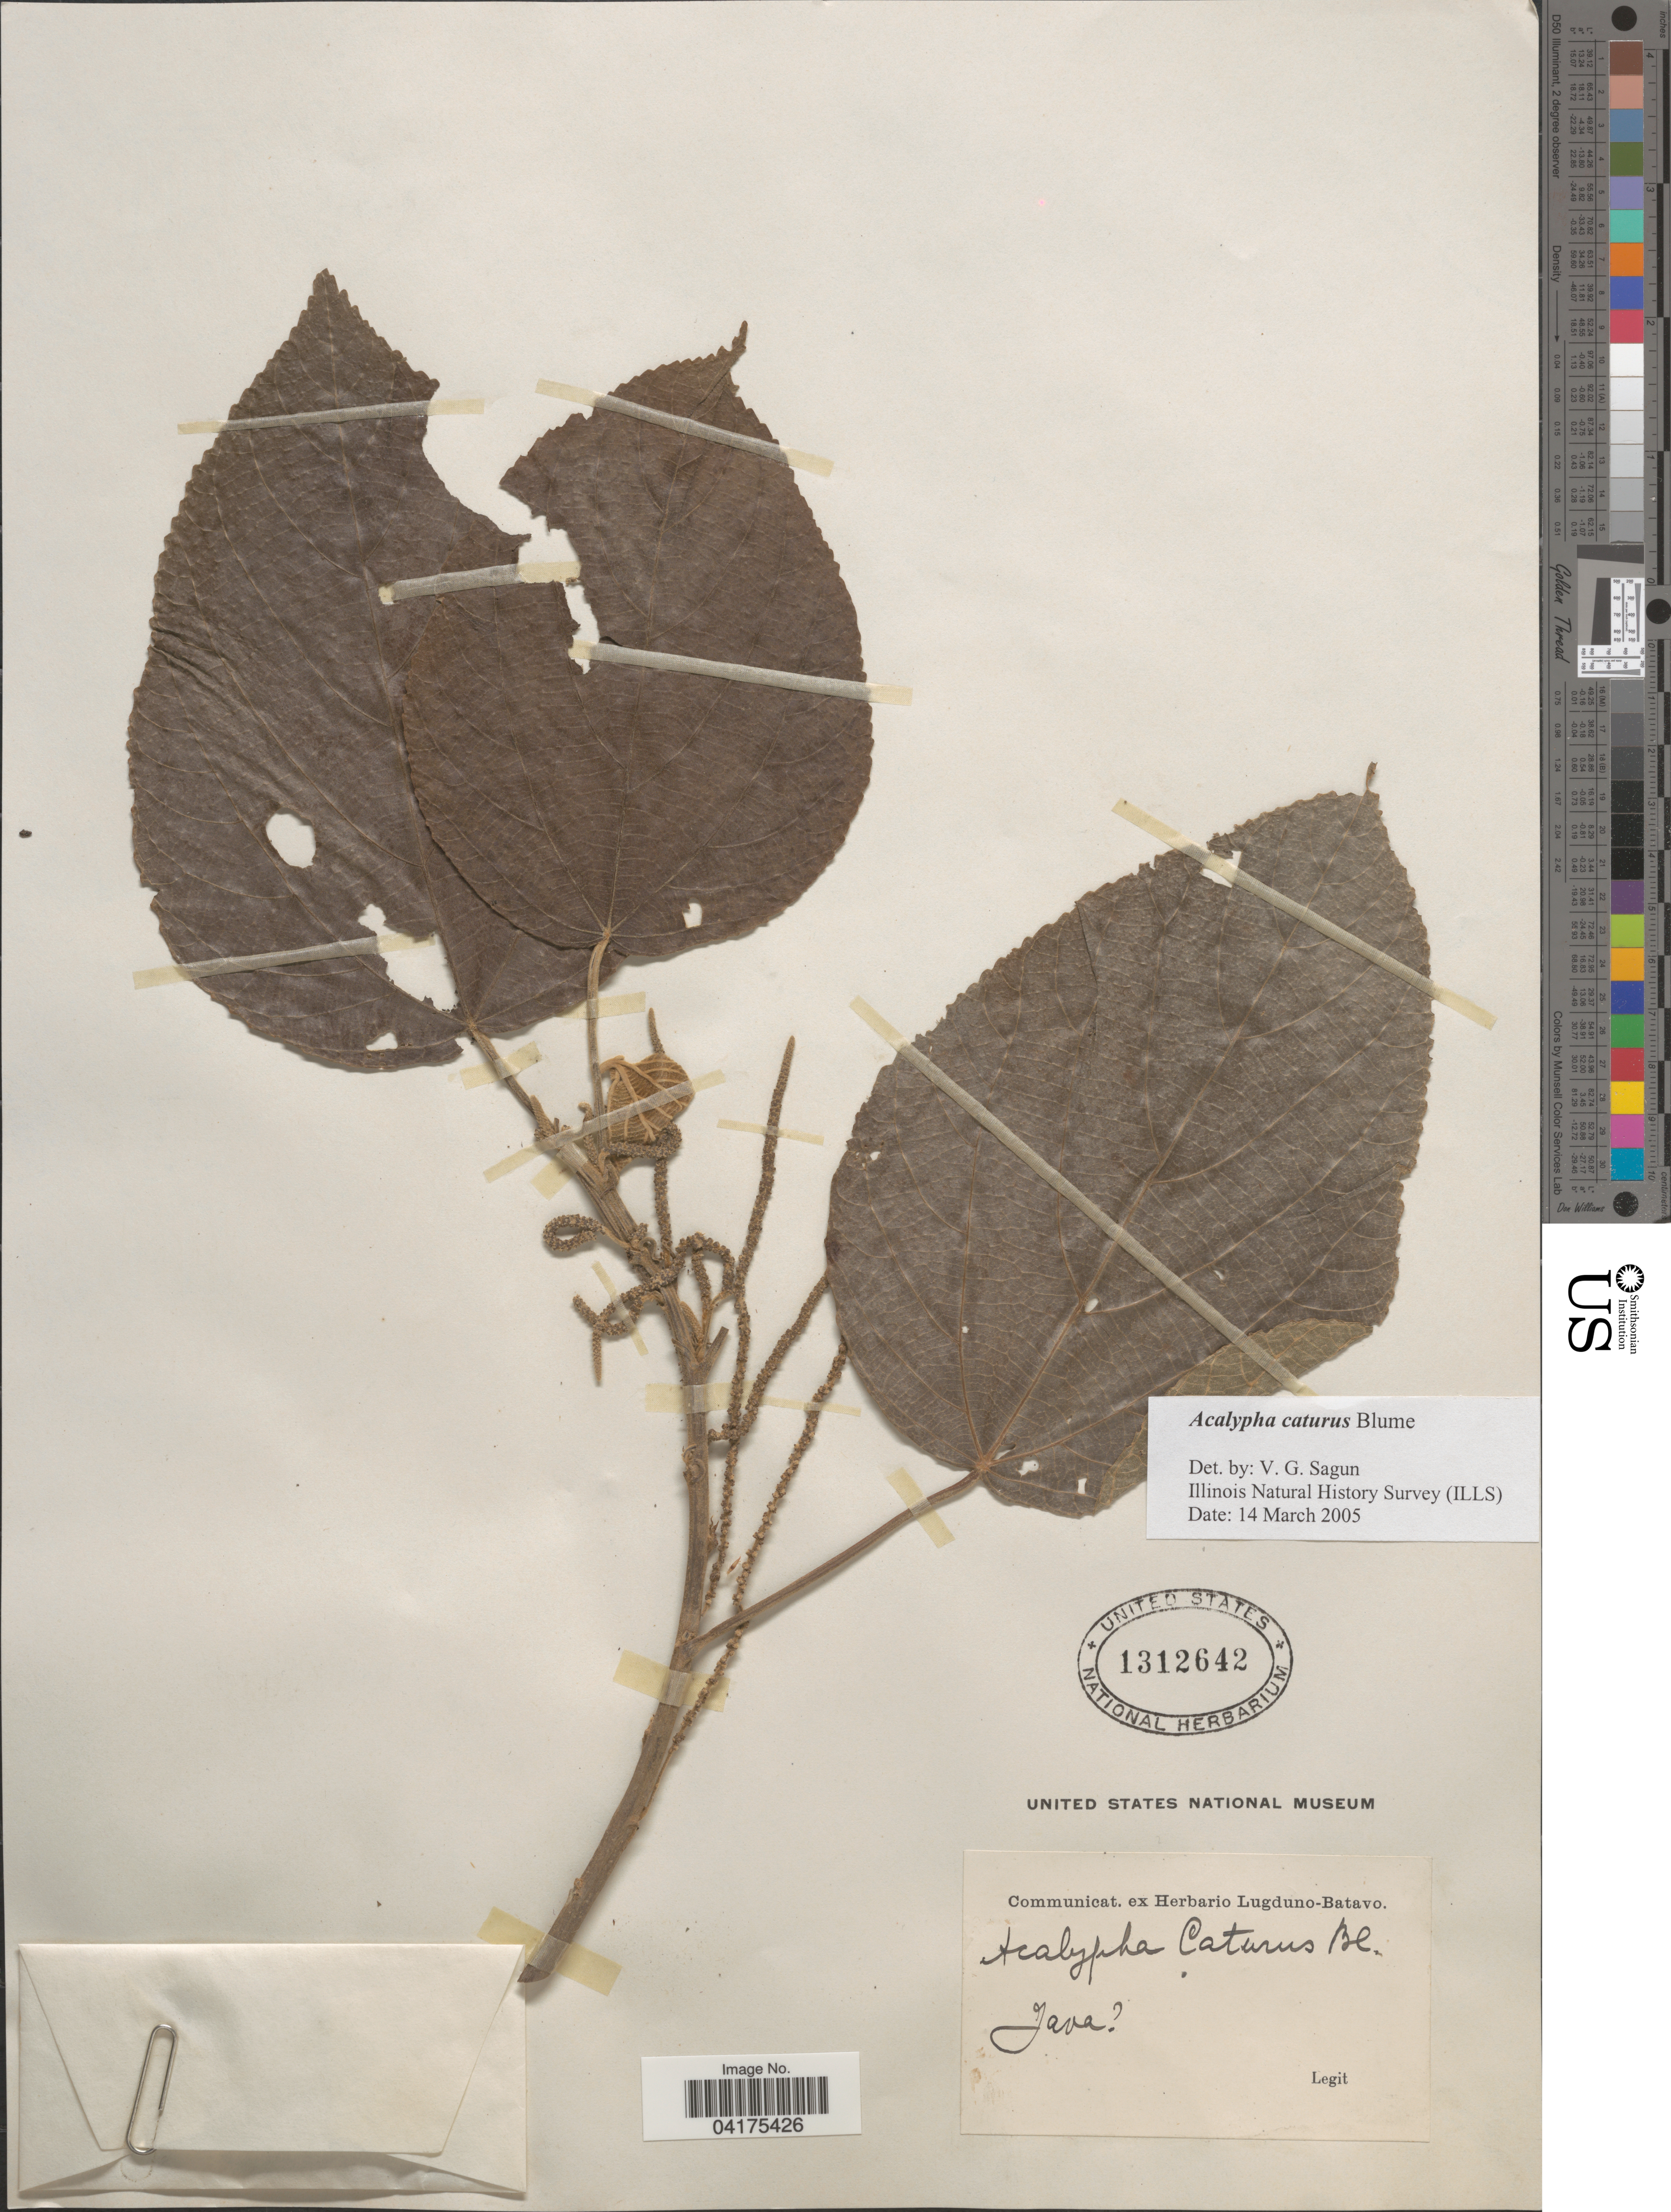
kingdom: Plantae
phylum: Tracheophyta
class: Magnoliopsida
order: Malpighiales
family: Euphorbiaceae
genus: Acalypha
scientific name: Acalypha caturus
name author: Blume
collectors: ex herb. Lugduno-Batavo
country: Indonesia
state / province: Java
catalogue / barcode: US 1312642